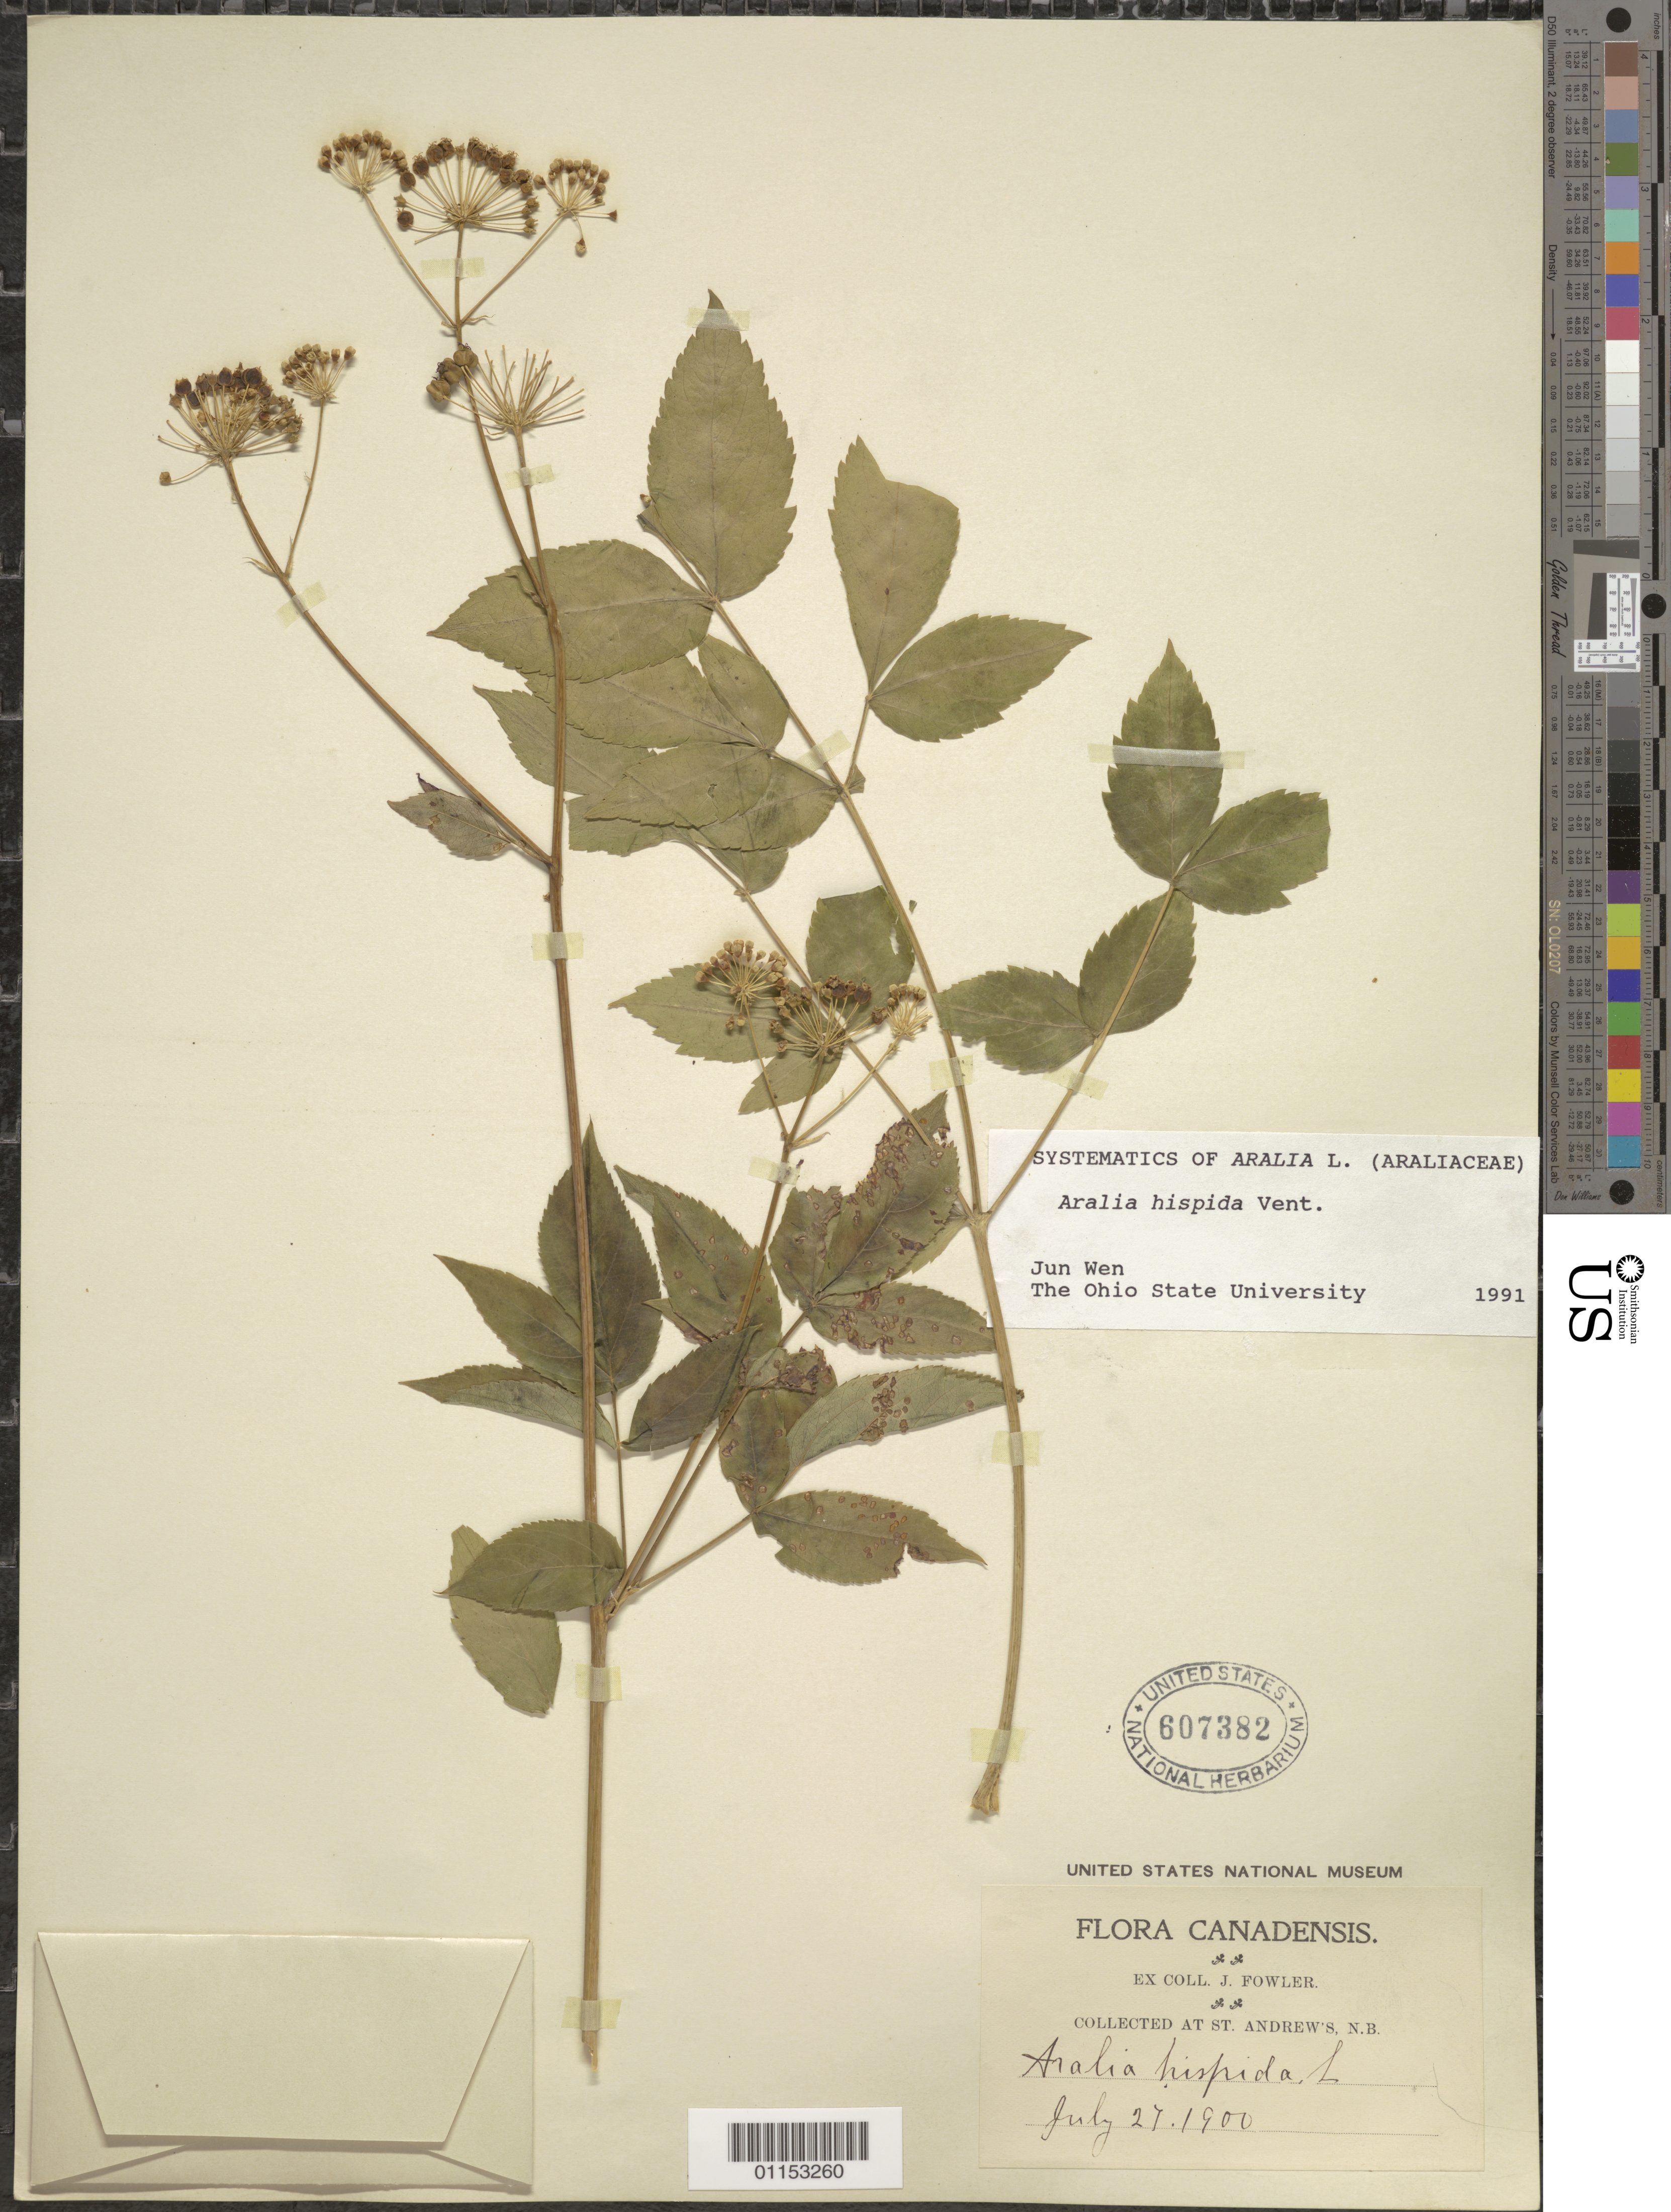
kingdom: Plantae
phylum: Tracheophyta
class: Magnoliopsida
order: Apiales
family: Araliaceae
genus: Aralia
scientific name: Aralia hispida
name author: Vent.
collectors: ex herb. J. Fowler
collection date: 1900-07-27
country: Canada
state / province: New Brunswick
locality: St Andrew.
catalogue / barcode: US 607382